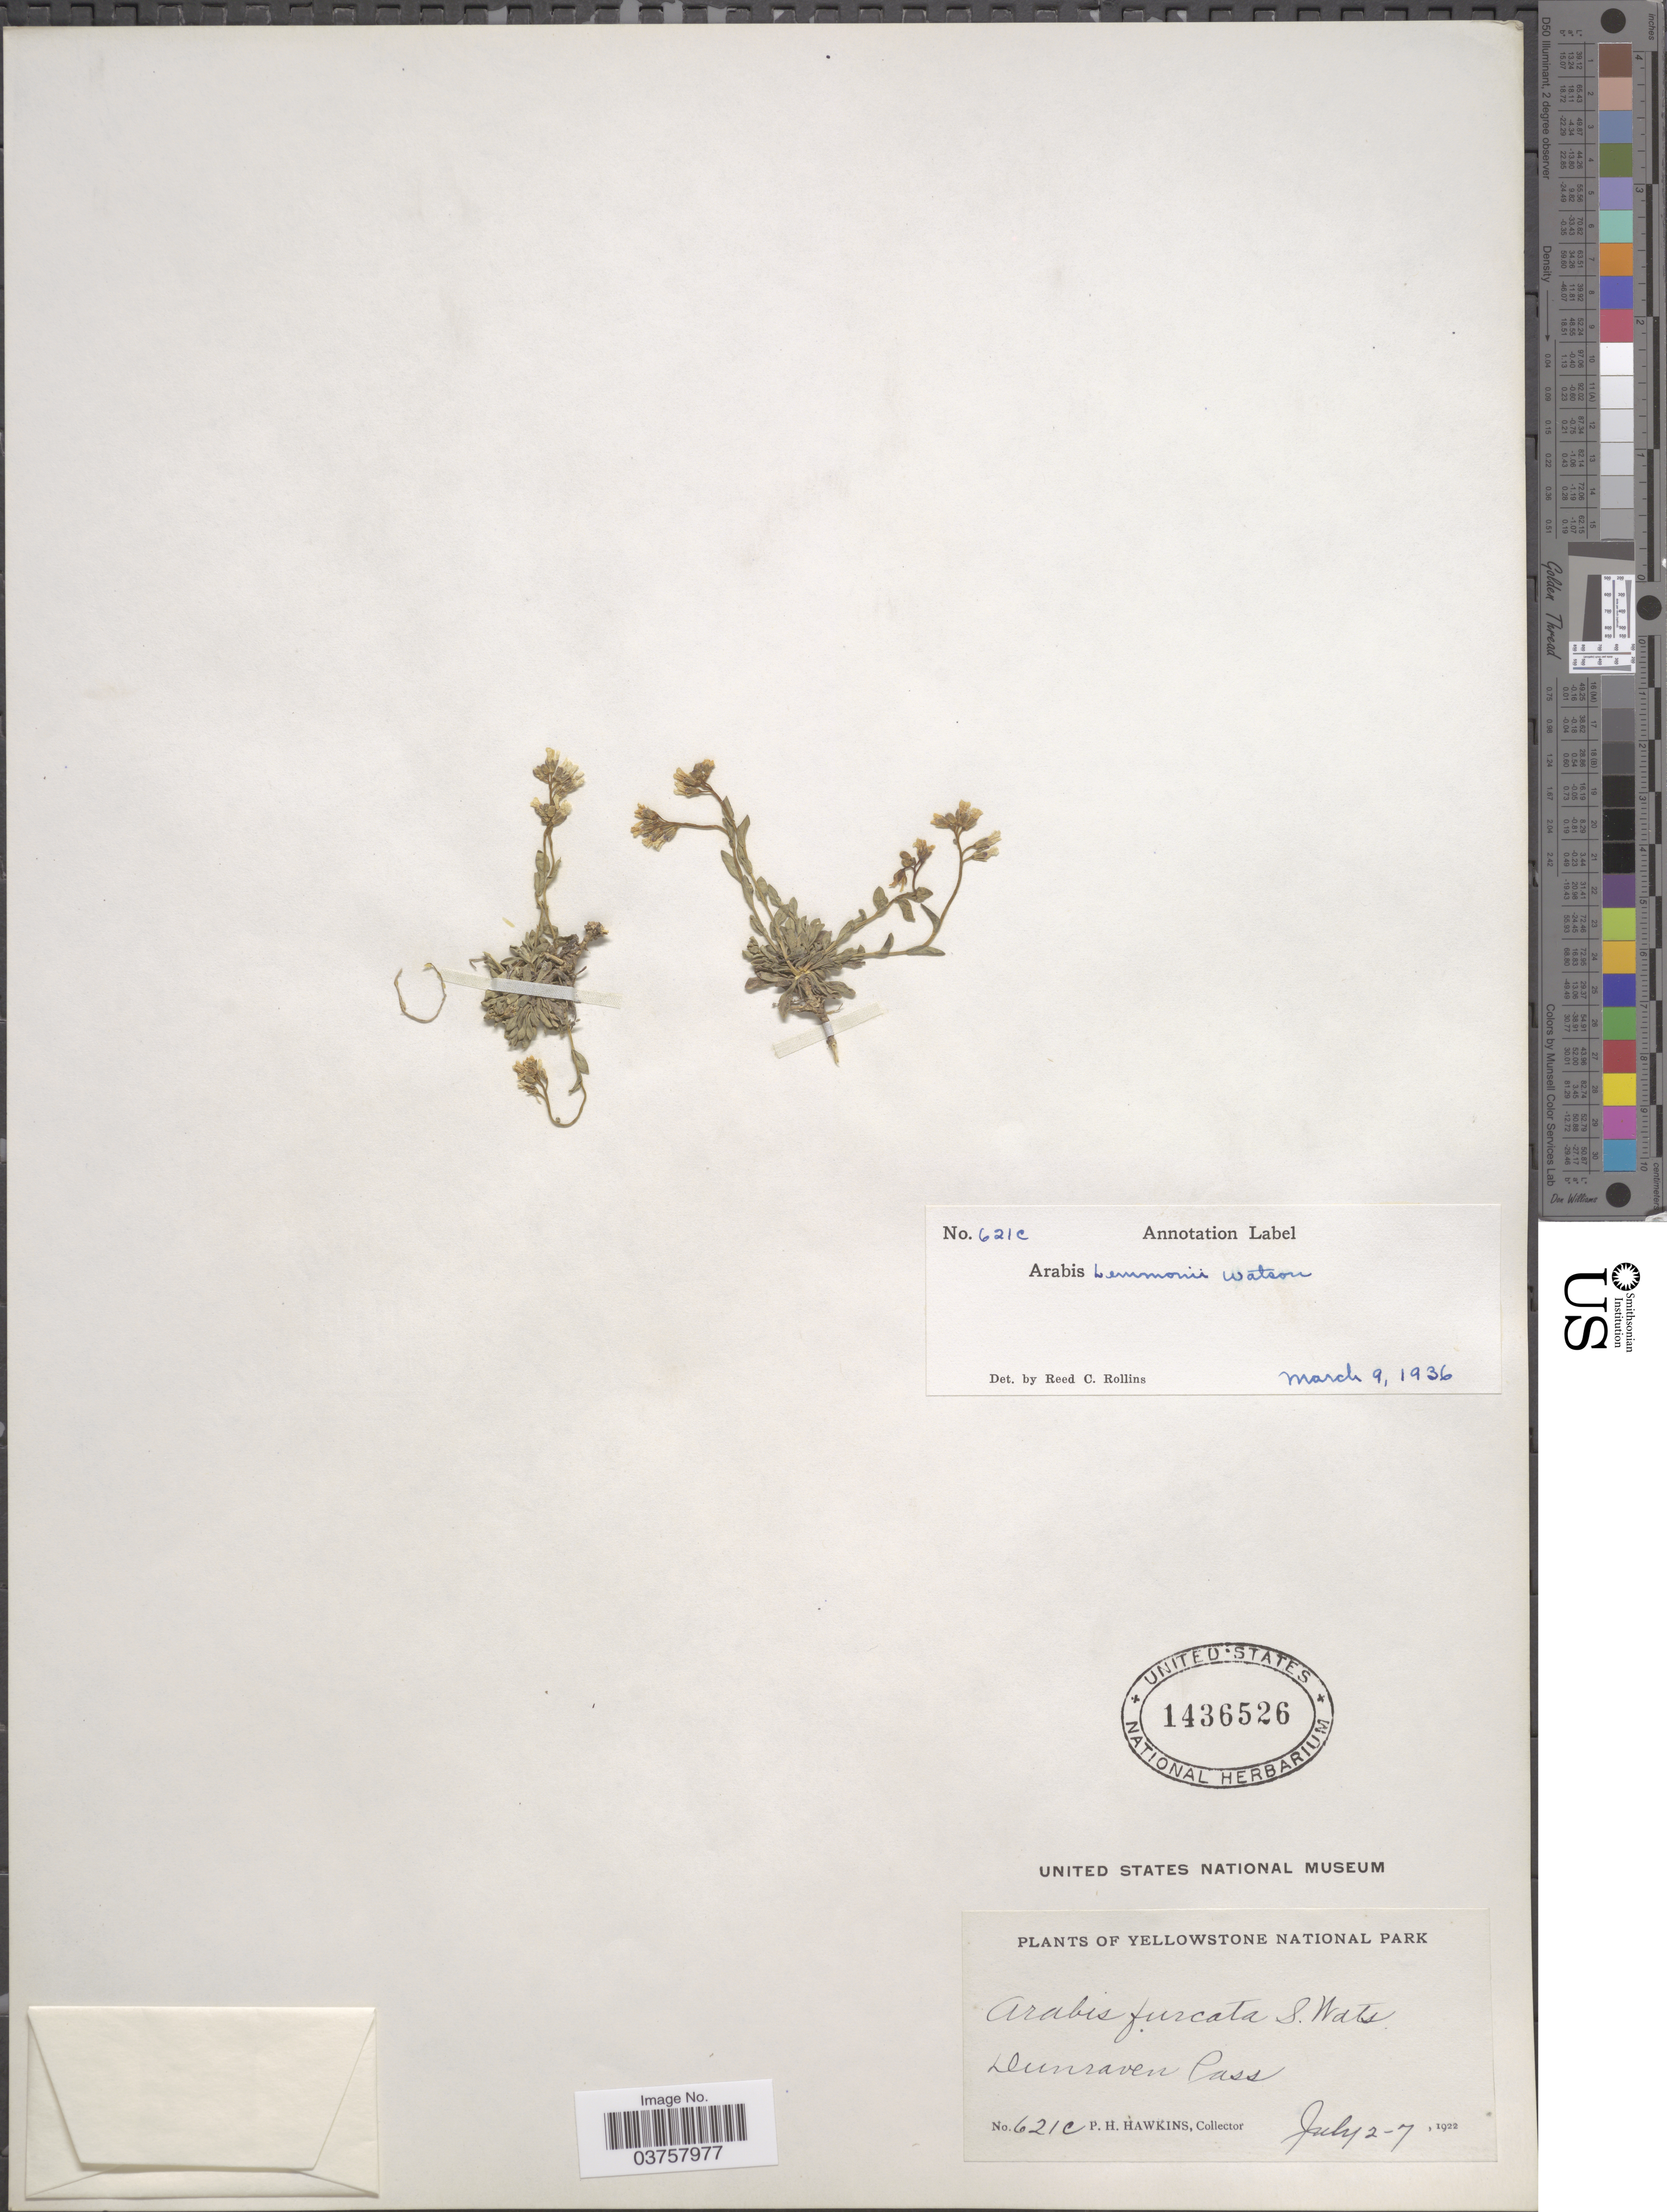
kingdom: Plantae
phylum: Tracheophyta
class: Magnoliopsida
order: Brassicales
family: Brassicaceae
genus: Arabis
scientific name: Arabis lemmonii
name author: S. Watson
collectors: P. Hawkins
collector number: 621c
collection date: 1922-07-02/1922-07-07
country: United States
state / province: Wyoming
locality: Yellowstone National Park, Dunraven Pass.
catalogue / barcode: US 1436526